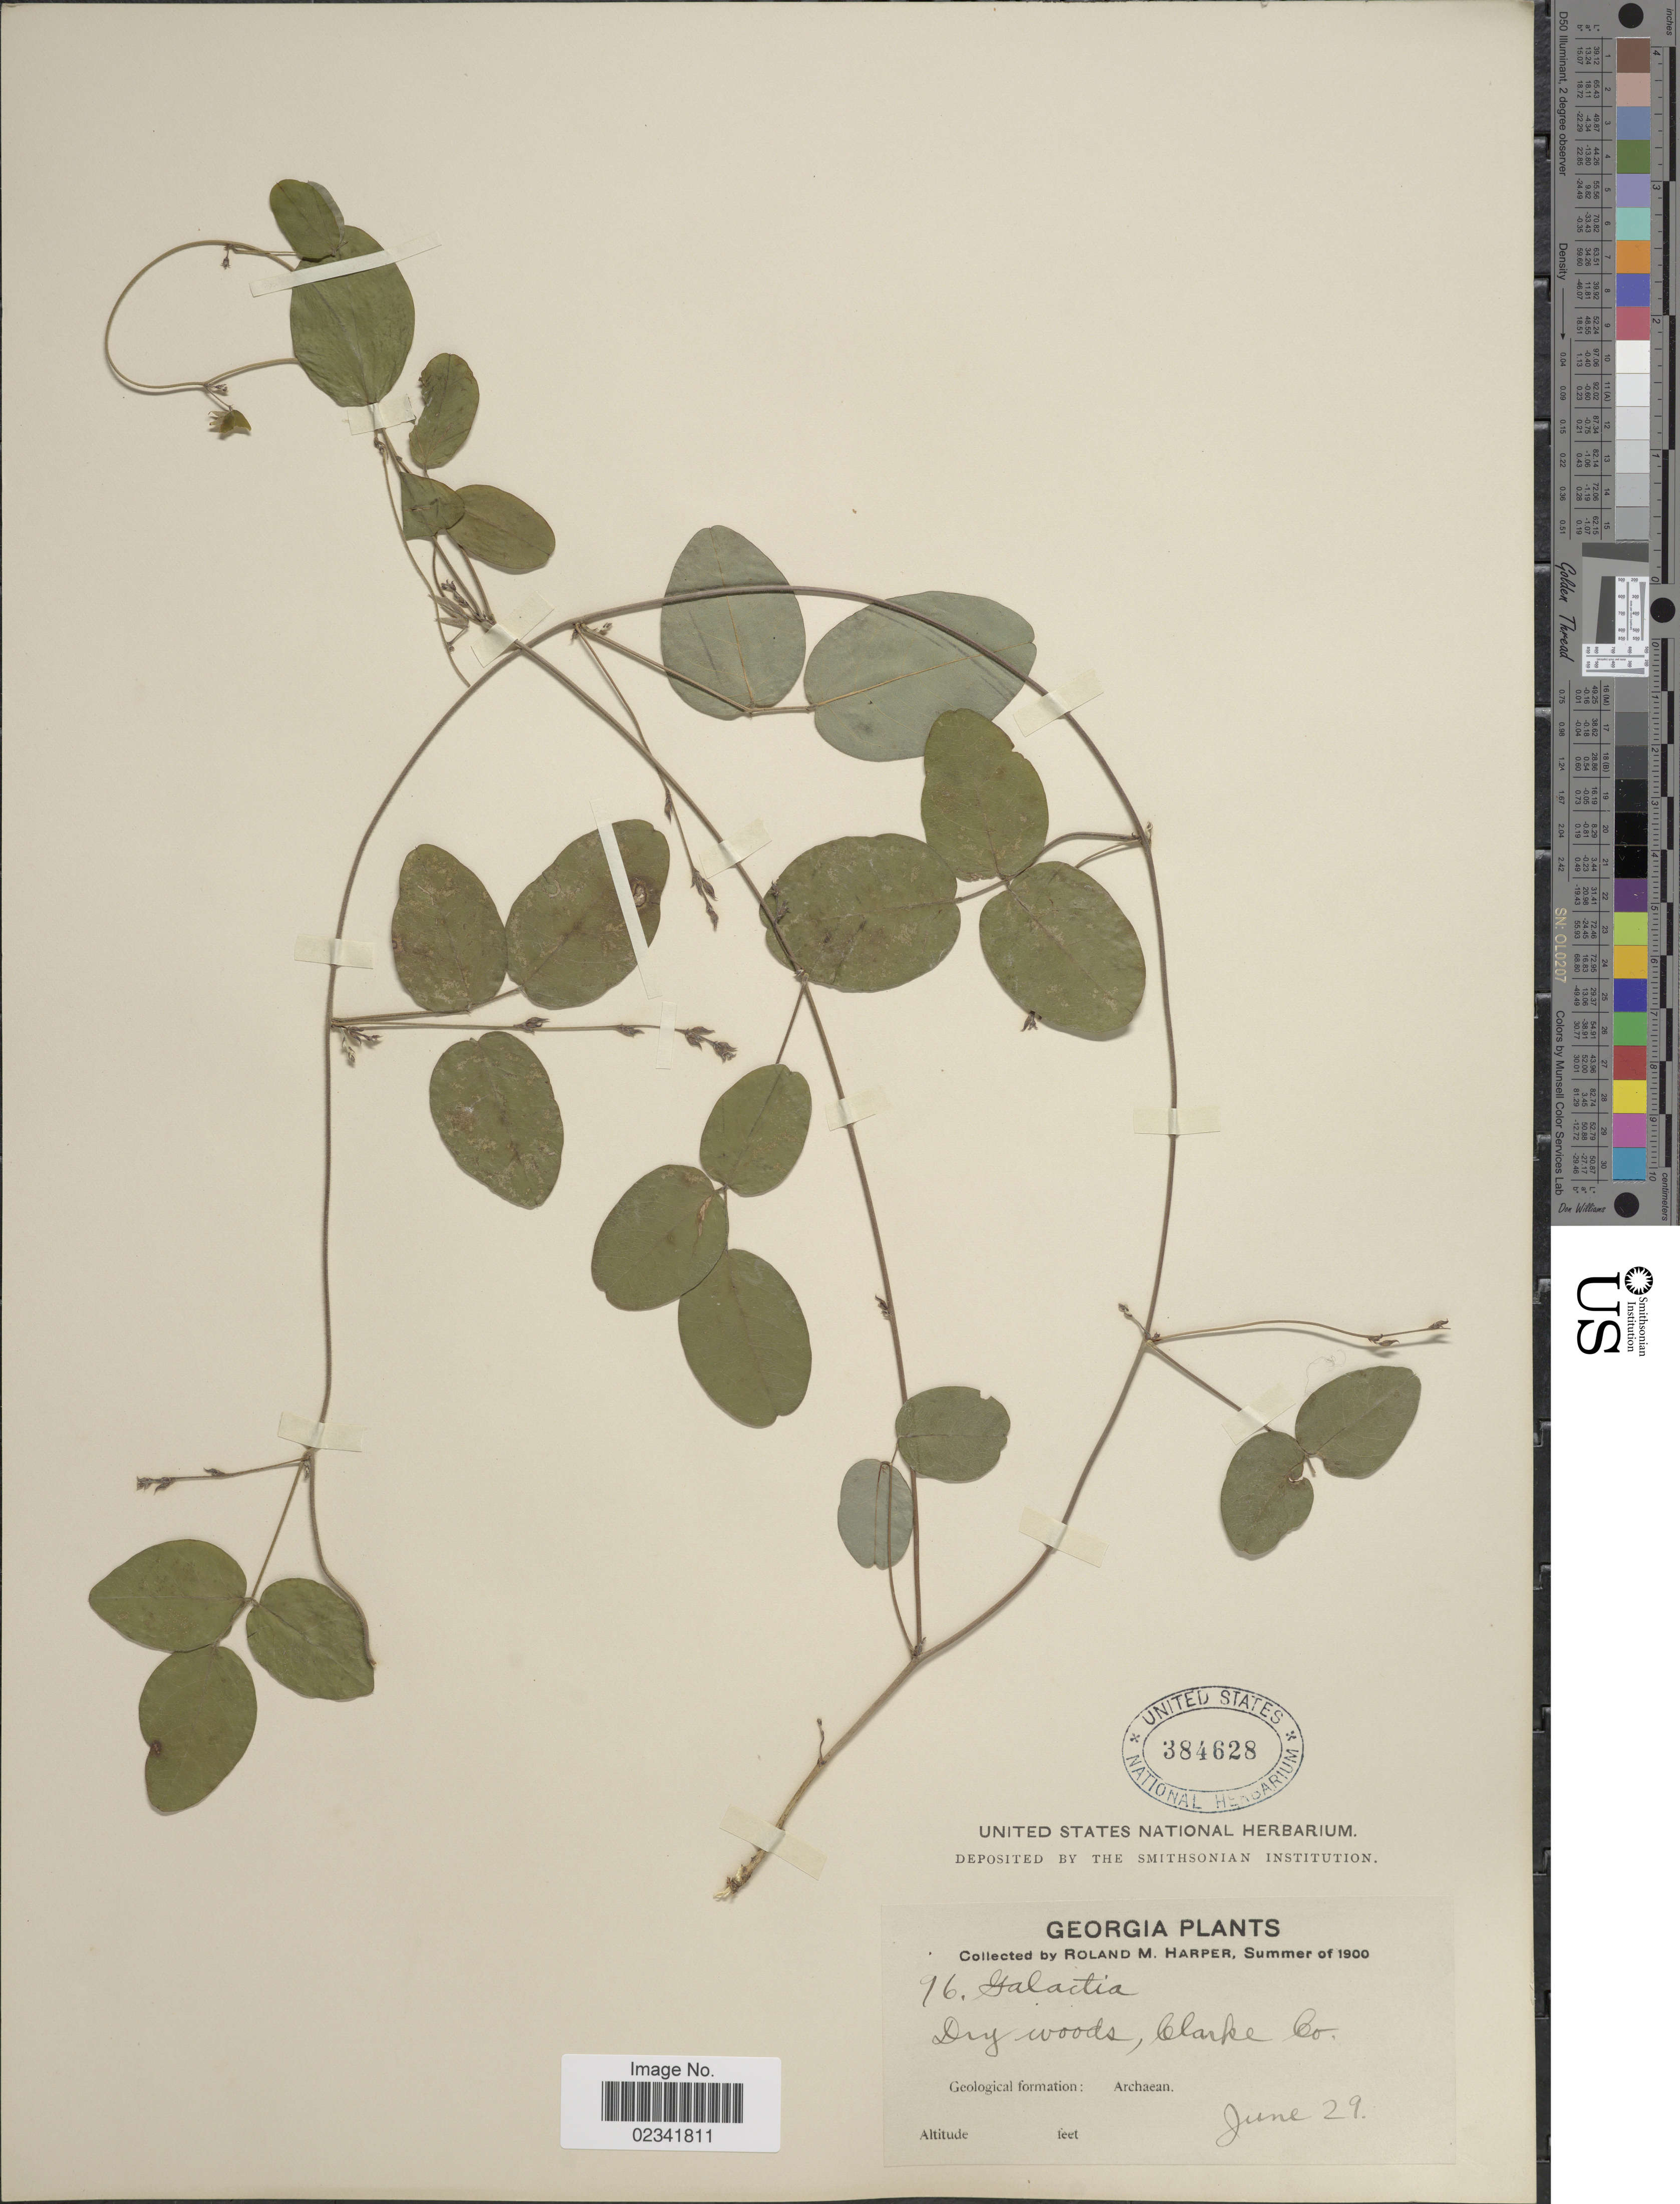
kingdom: Plantae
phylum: Tracheophyta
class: Magnoliopsida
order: Fabales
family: Fabaceae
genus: Galactia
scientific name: Galactia volubilis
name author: (L.) Britton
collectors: R. M. Harper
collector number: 96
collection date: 1900-06-29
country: United States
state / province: Georgia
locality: Clarke Co.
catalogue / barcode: US 384628